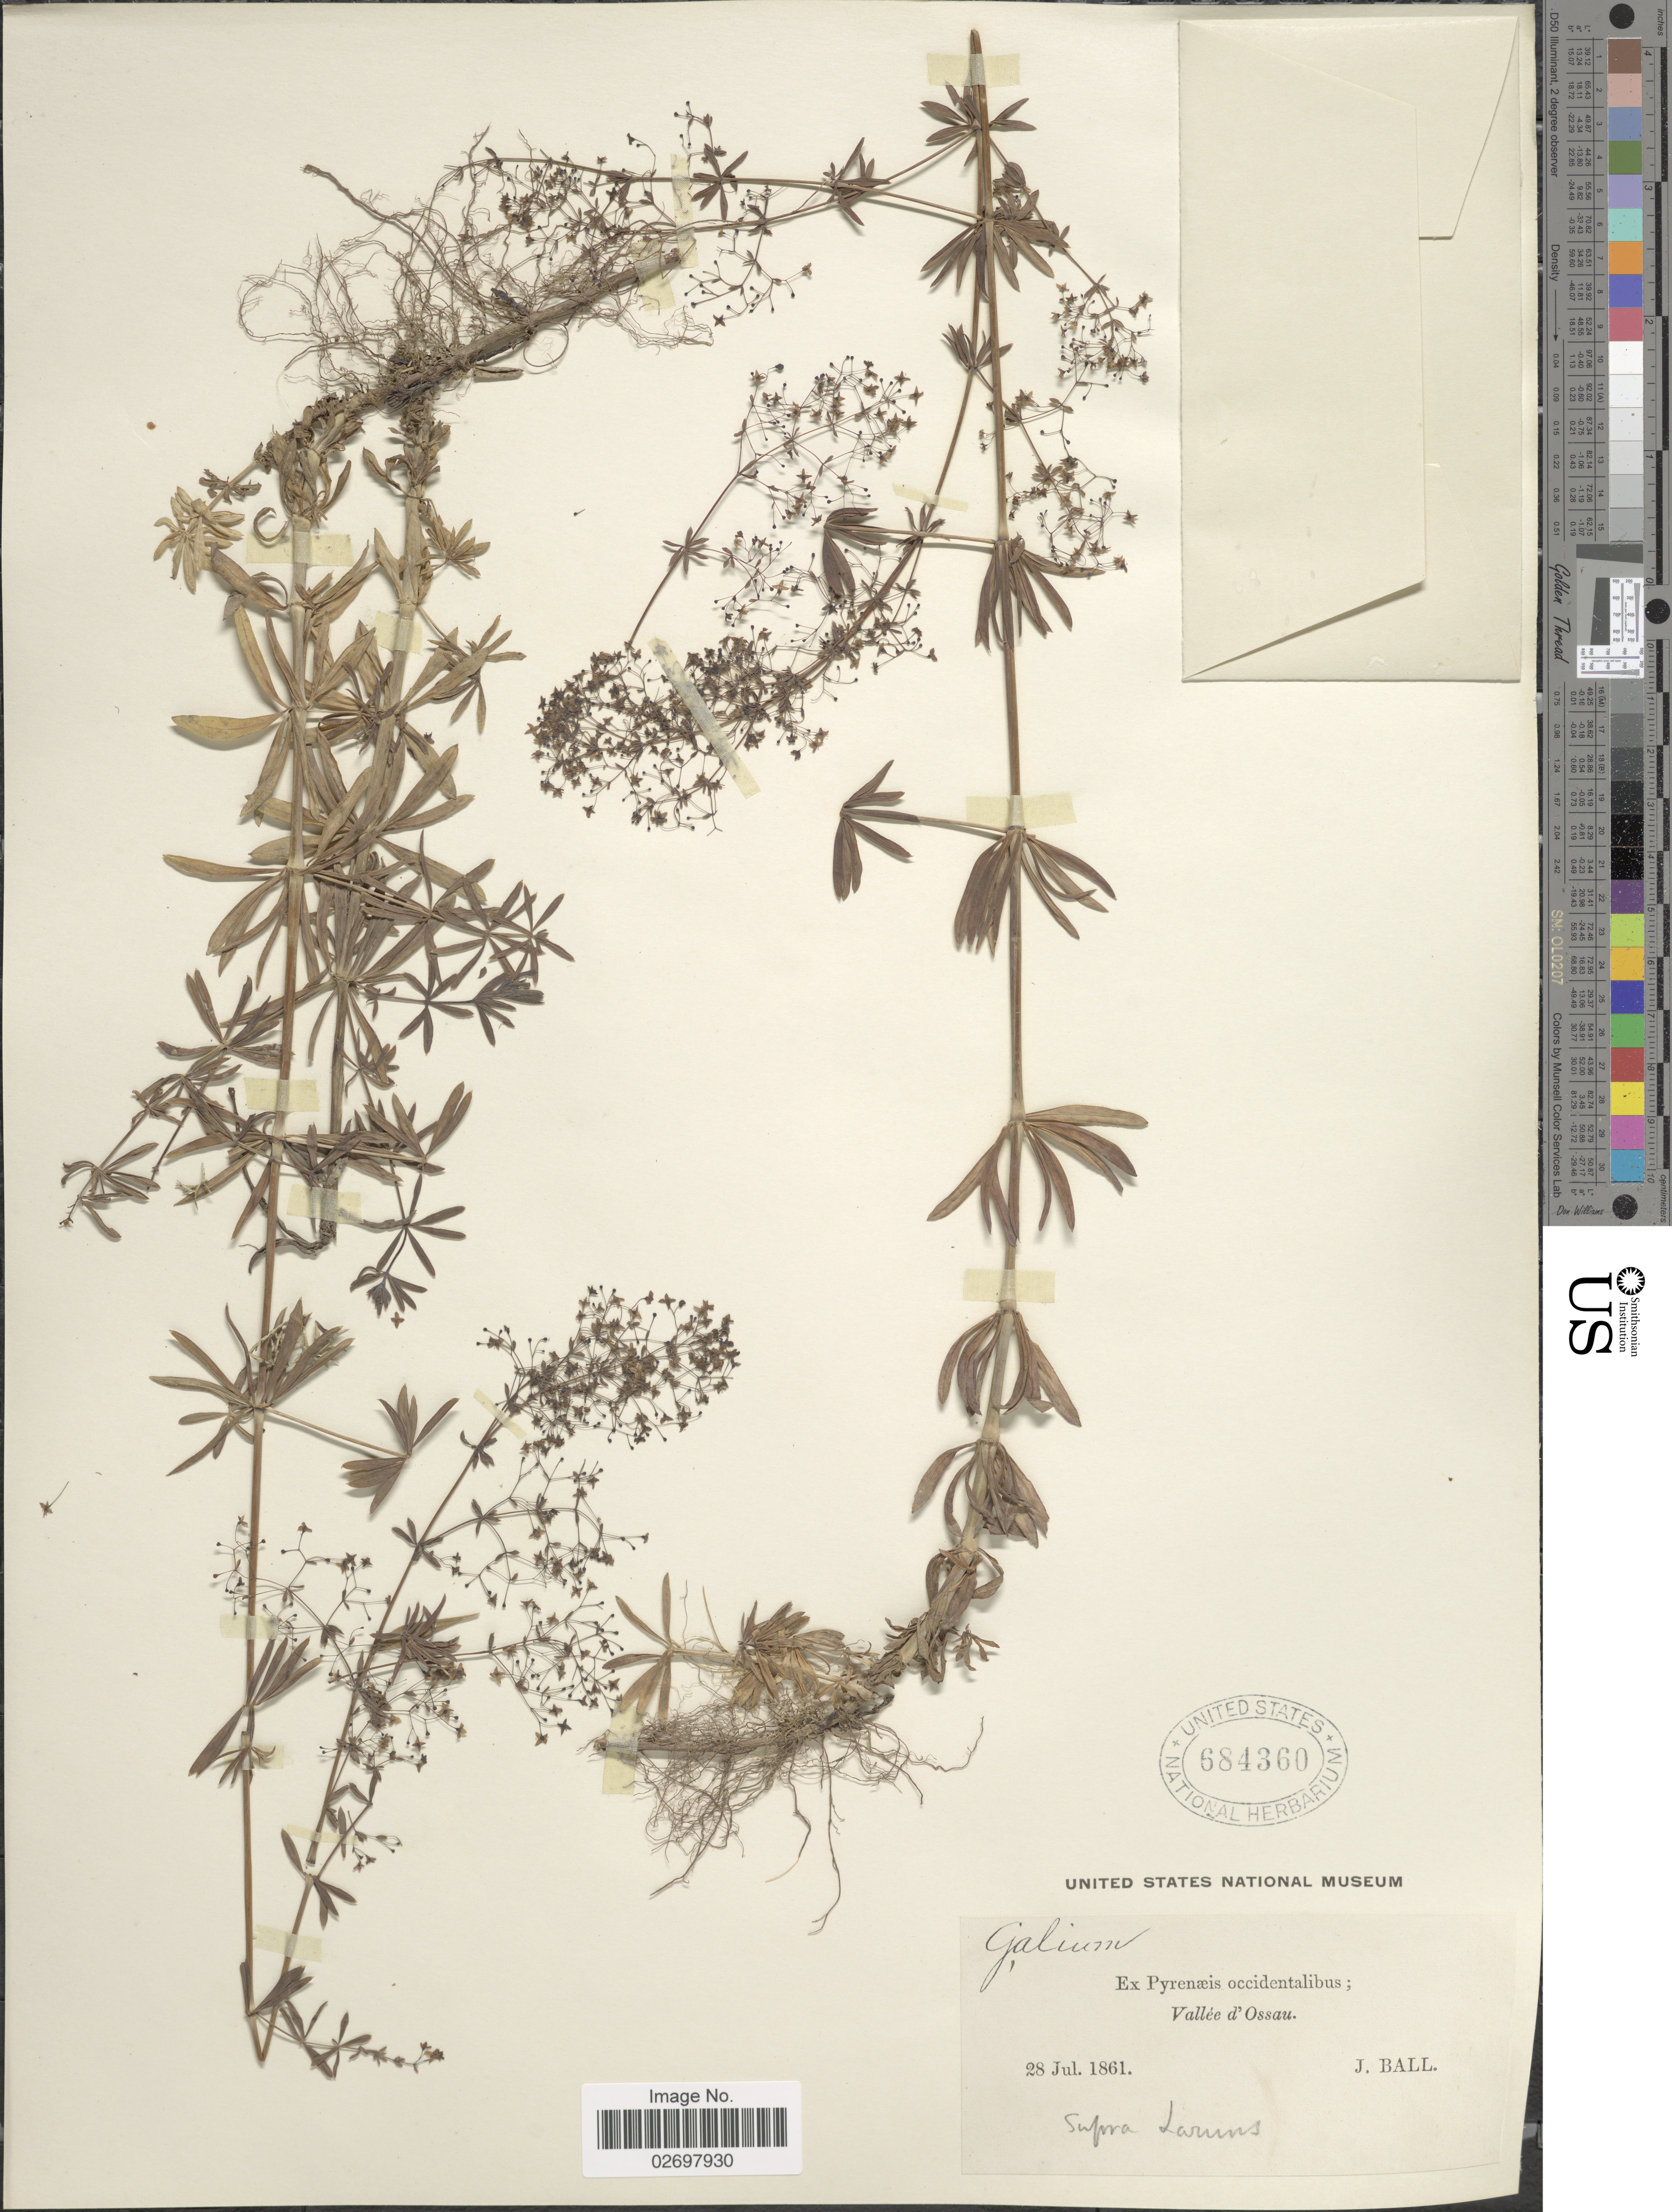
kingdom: Plantae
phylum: Tracheophyta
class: Magnoliopsida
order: Gentianales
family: Rubiaceae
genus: Galium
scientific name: Galium sp.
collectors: J. Ball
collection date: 1861-07-28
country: France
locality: Ex Pyrenaeis occidentalibus; Valle d'Ossau, suora Laruns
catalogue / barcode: US 684360